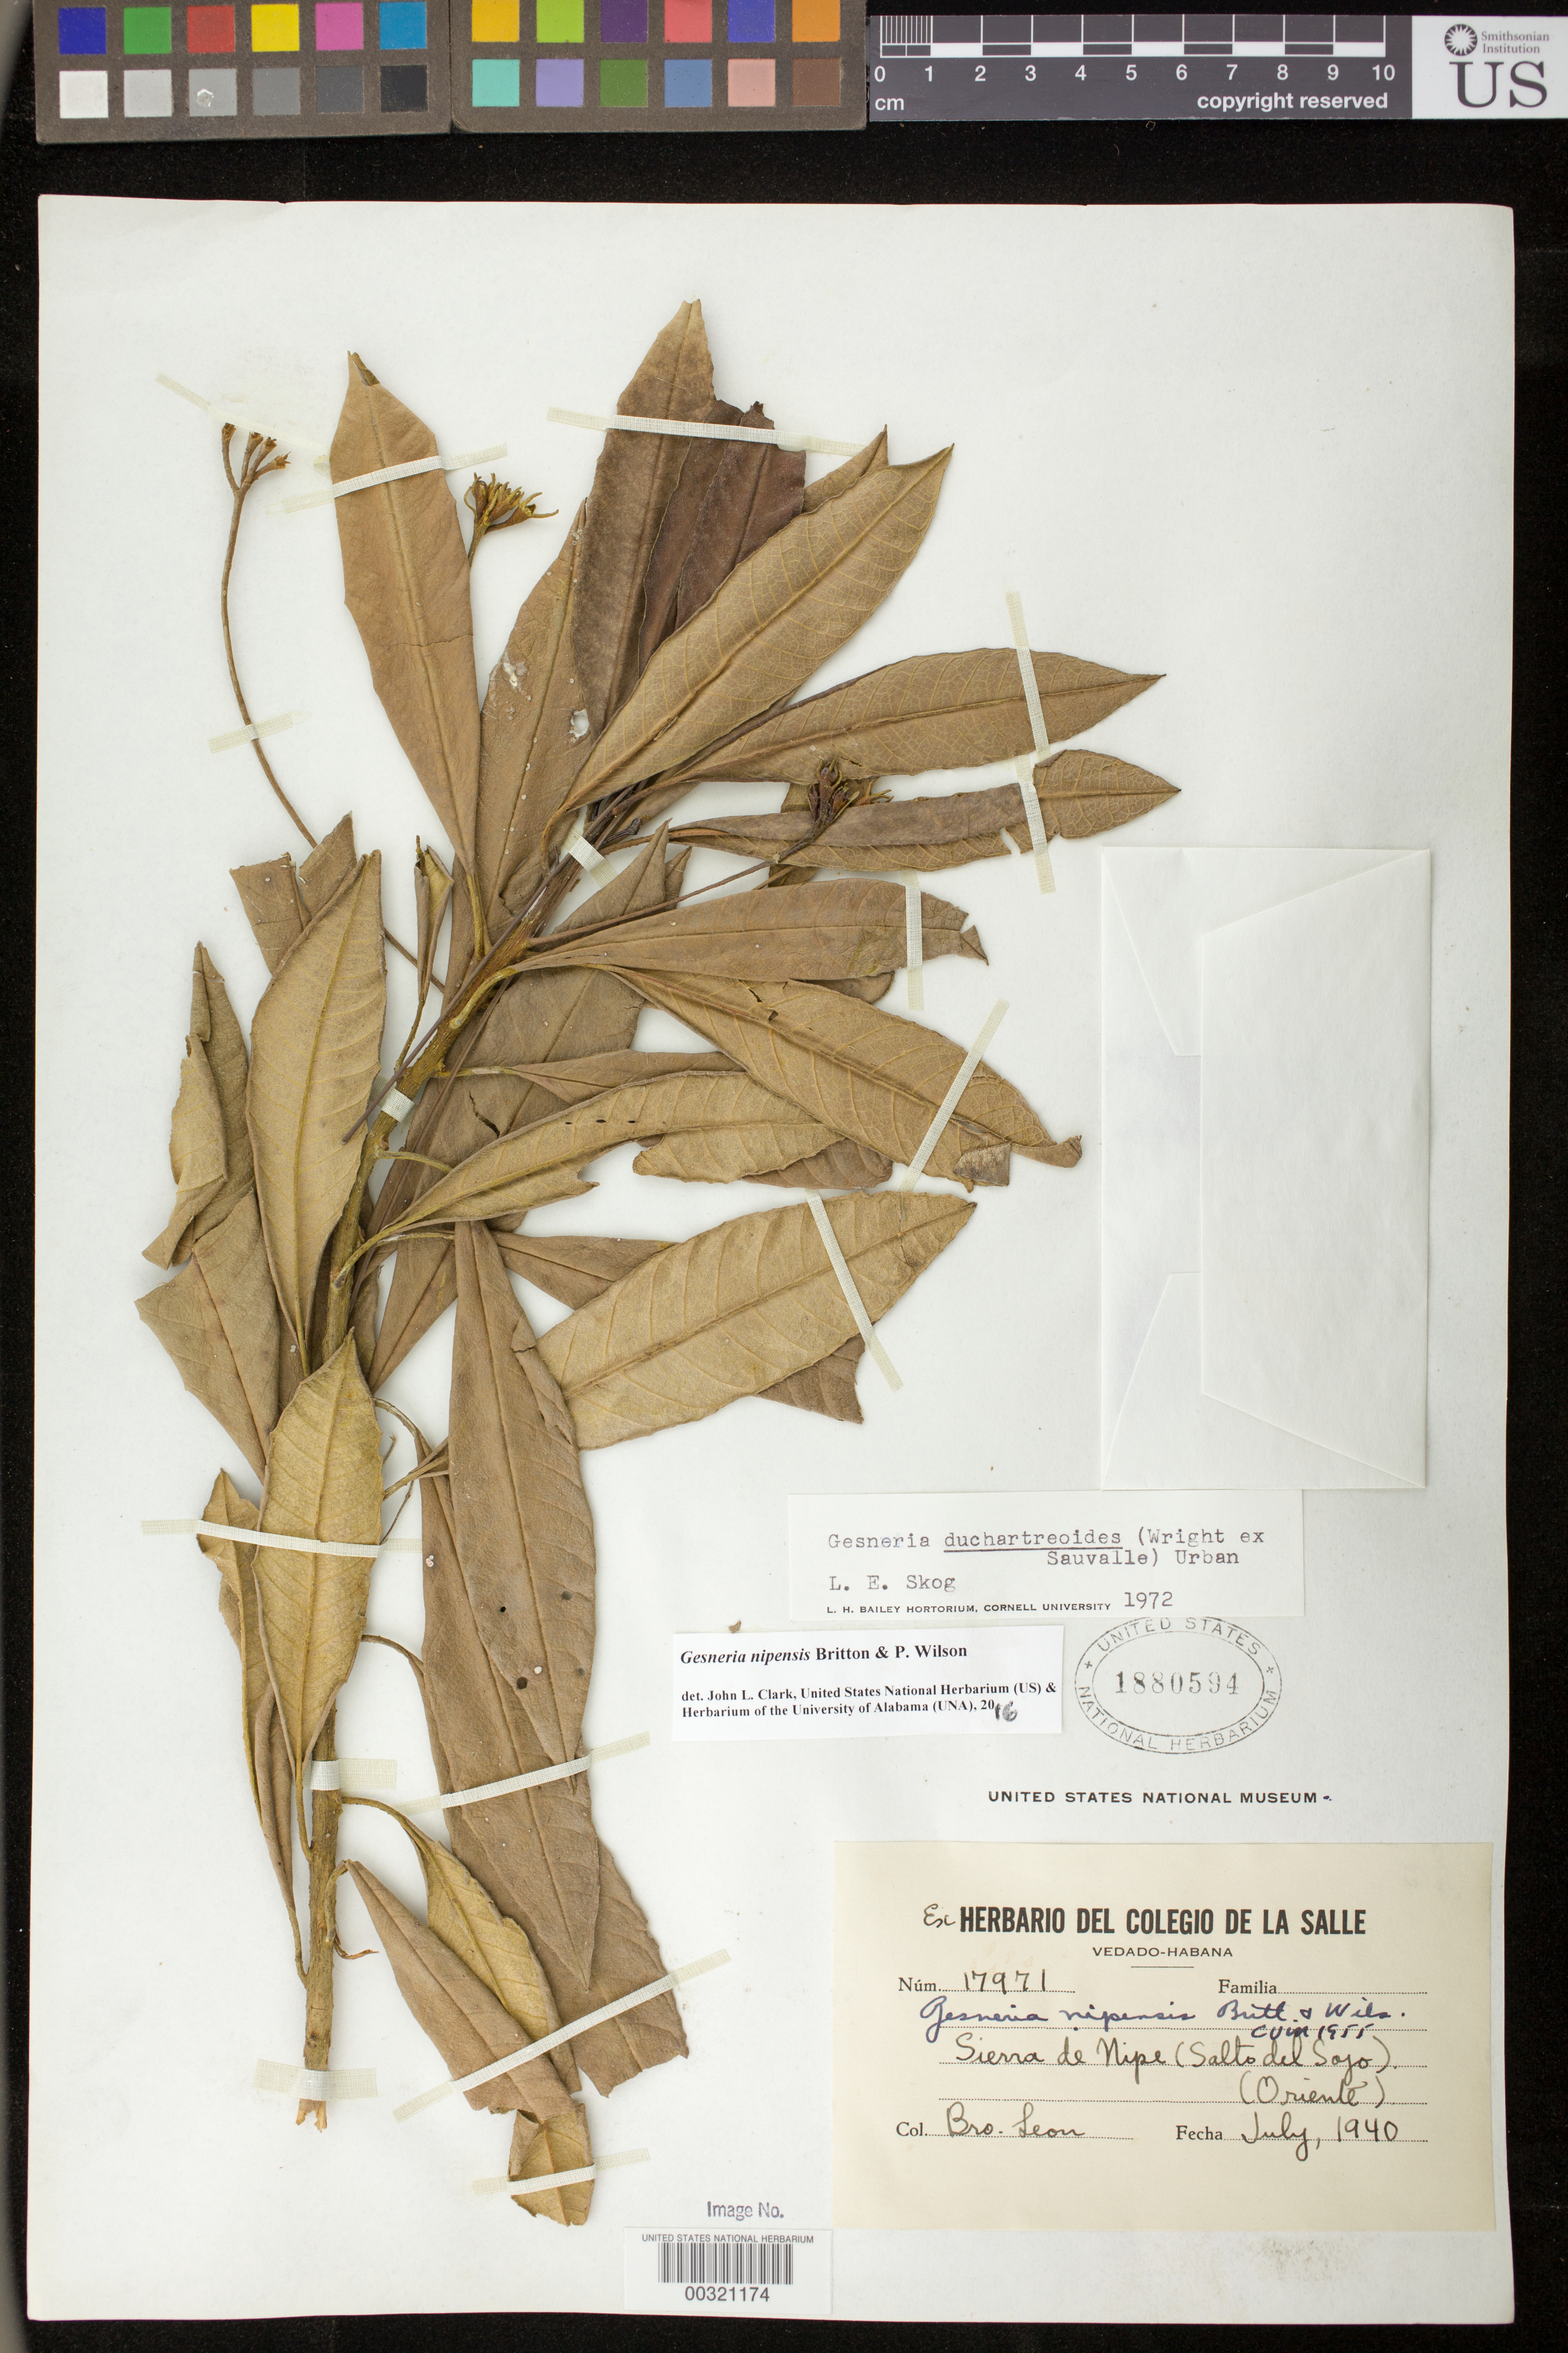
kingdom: Plantae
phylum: Tracheophyta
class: Magnoliopsida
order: Lamiales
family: Gesneriaceae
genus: Gesneria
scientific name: Gesneria nipensis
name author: Britton & P. Wilson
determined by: Clark, J. L., (SEL), The Marie Selby Botanical Garden (UNITED STATES)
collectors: F. Leon & A. H. Liogier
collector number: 17971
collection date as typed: Jul 1940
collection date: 1940-07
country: Cuba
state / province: Oriente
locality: Sierra de Nipe (Salto del Sojo)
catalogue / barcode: US 1880594